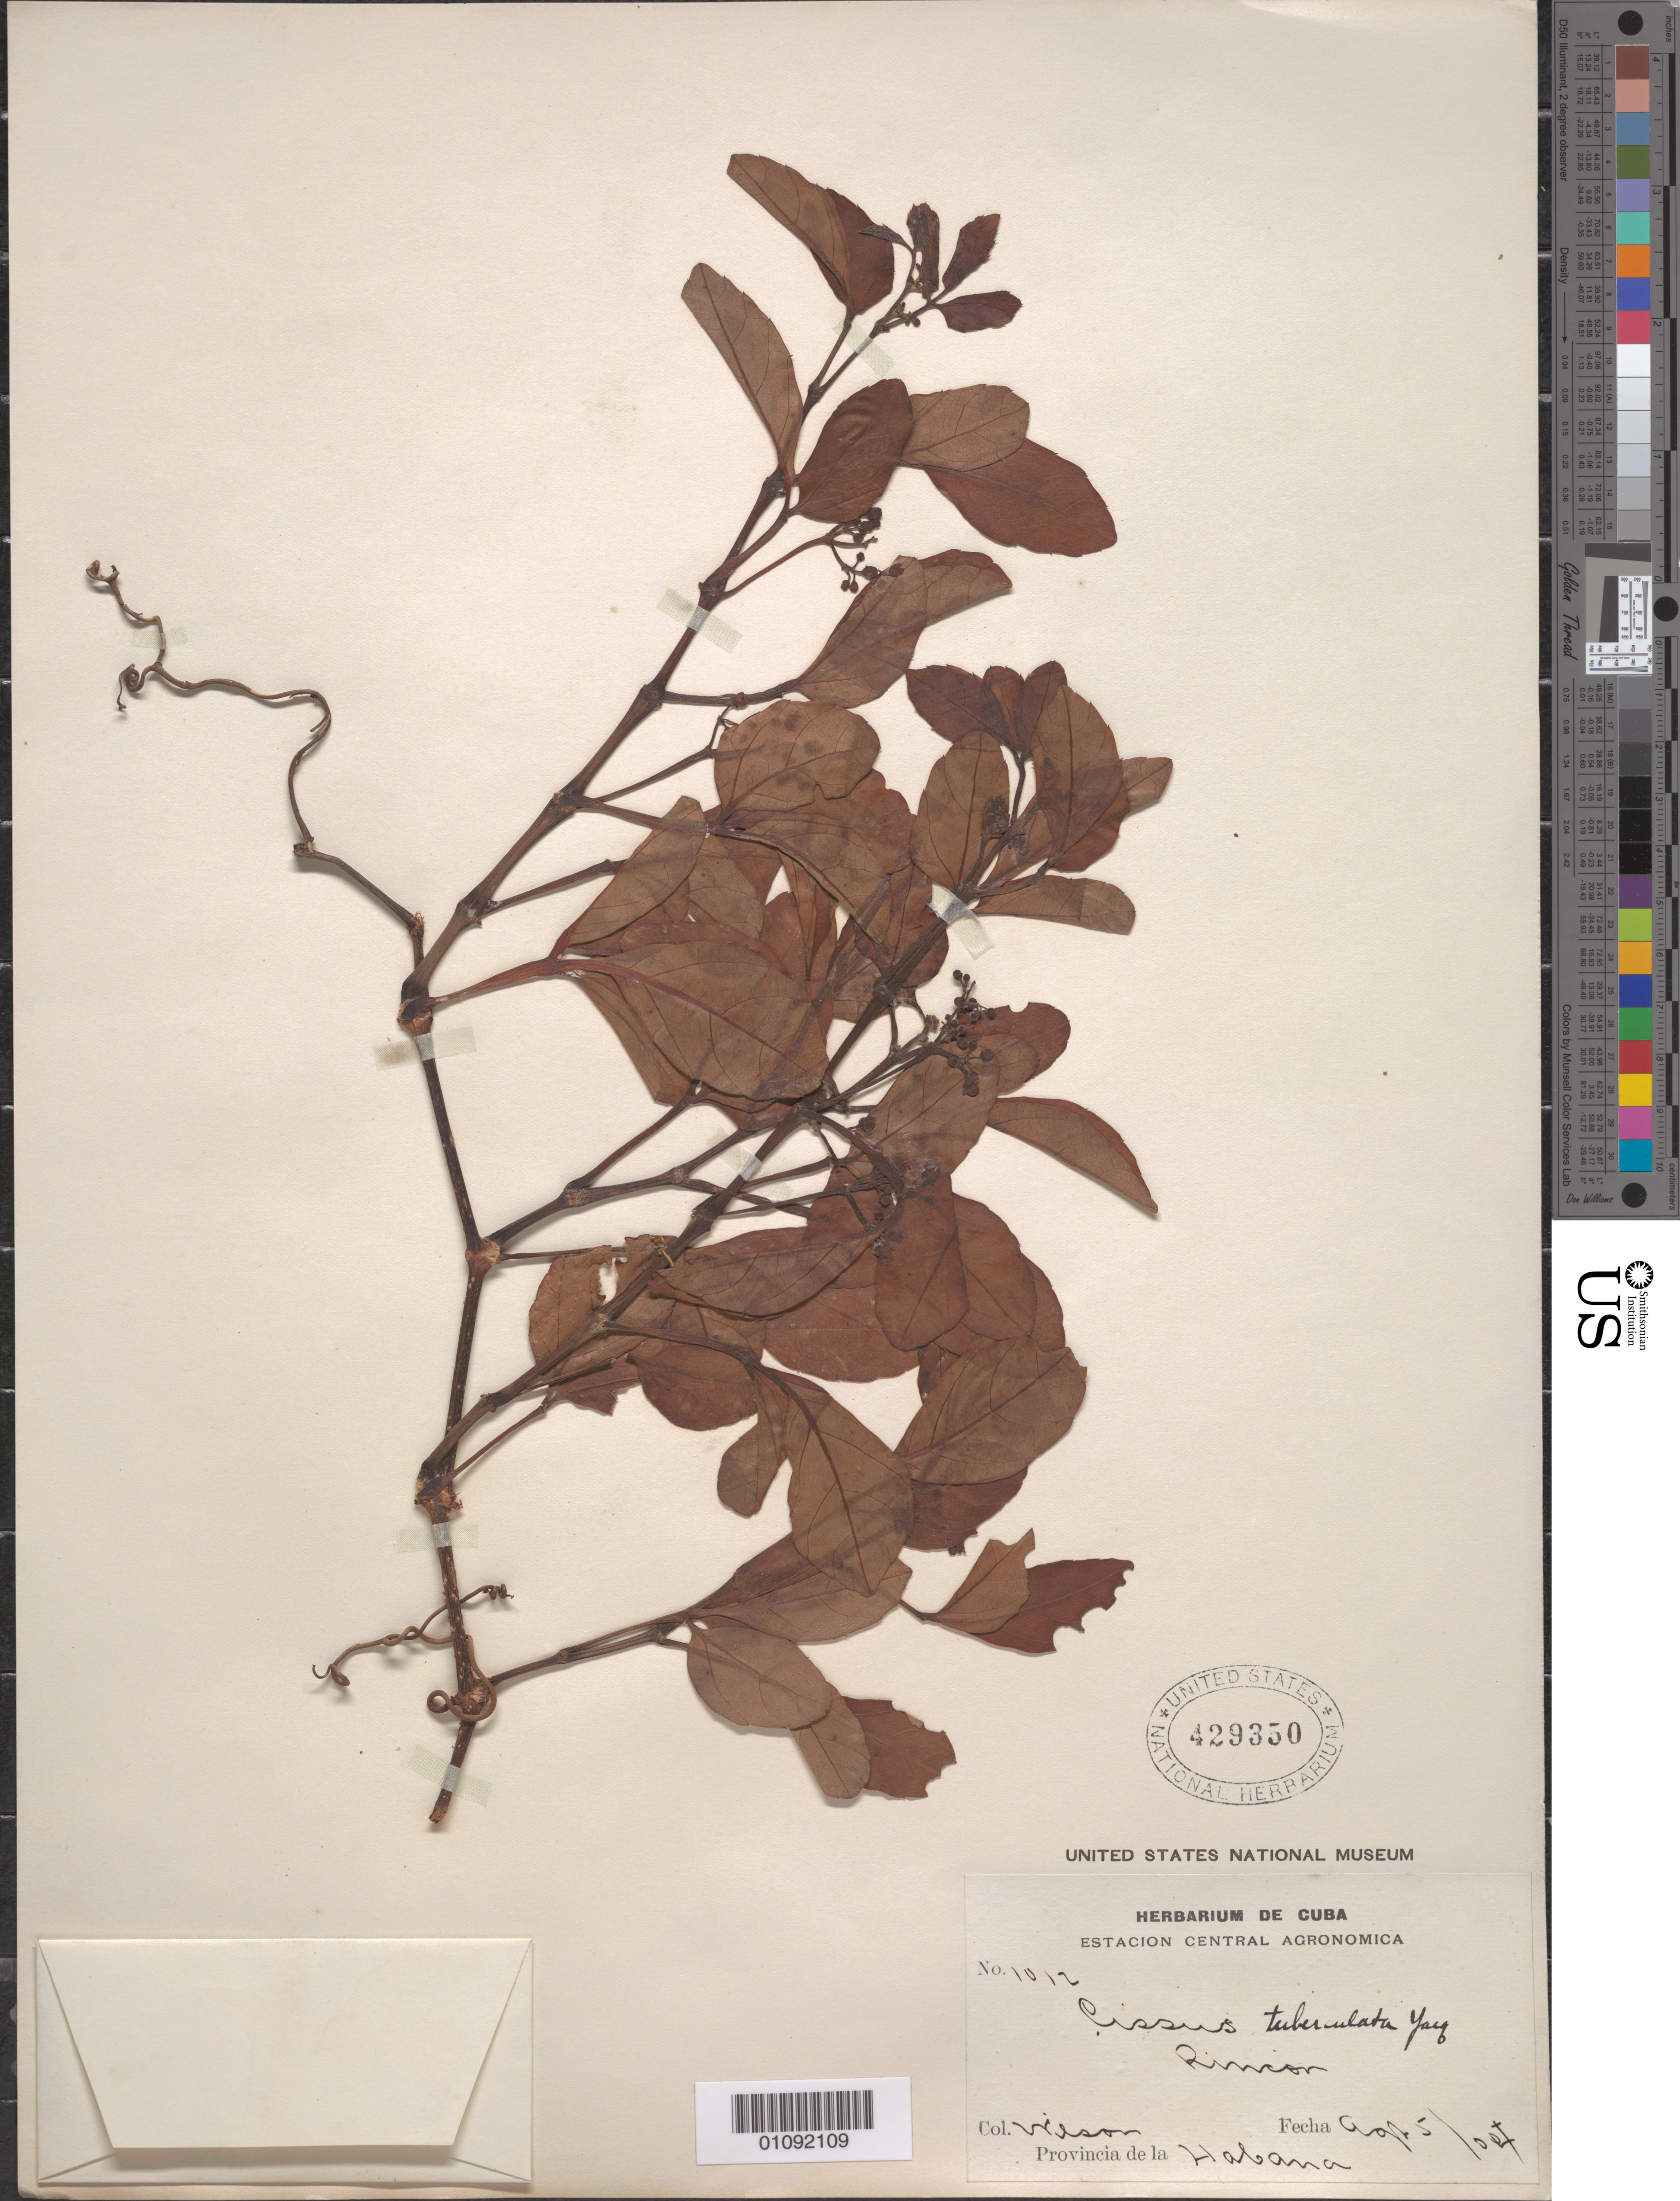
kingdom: Plantae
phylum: Tracheophyta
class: Magnoliopsida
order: Vitales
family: Vitaceae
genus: Cissus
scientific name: Cissus tuberculata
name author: Jacq.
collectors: -- Wilson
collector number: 1012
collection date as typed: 05 Apr 1904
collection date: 1904-04-05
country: Cuba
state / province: La Habana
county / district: Municipio Boyeros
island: Cuba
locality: El Rincón, Santiago de las Vegas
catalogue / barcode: US 429350